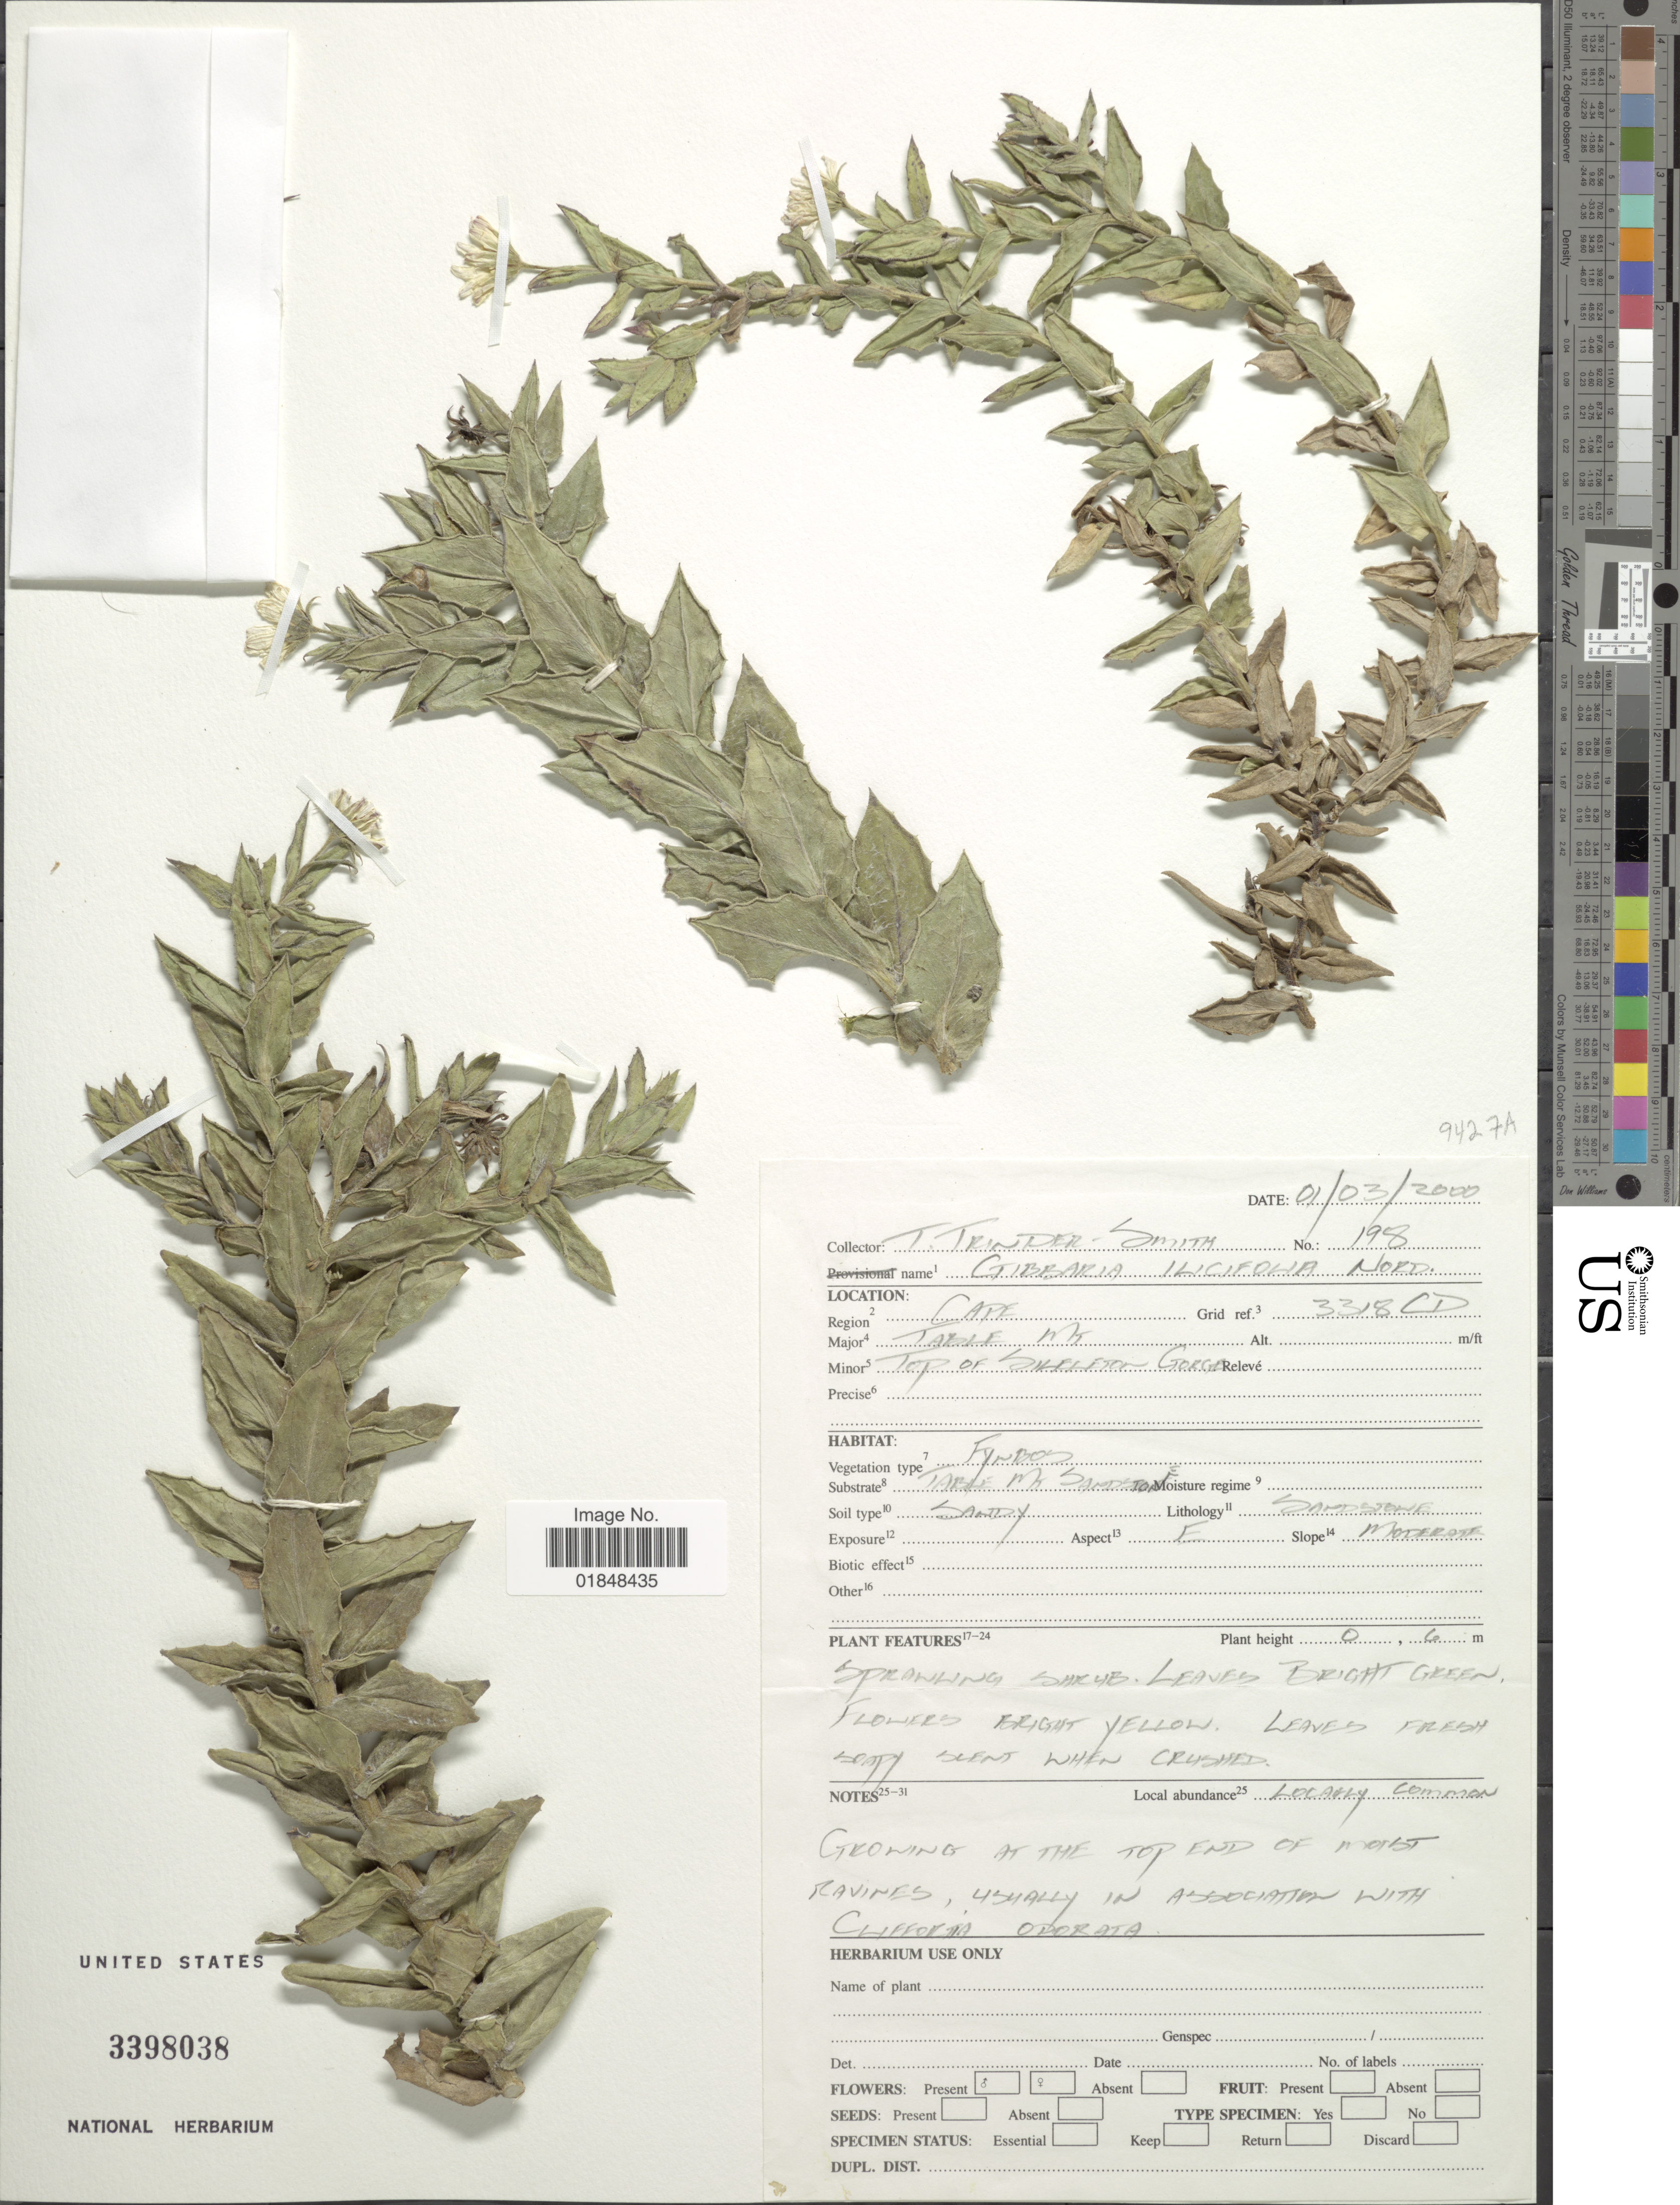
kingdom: Plantae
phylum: Tracheophyta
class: Magnoliopsida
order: Asterales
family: Asteraceae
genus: Gibbaria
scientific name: Gibbaria ilicifolia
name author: (L.) Norl.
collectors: T. H. Trinder-Smith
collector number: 198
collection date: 2000-03-01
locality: Region Cape. 3318 CD. Table Mts. Top of Surrisson Gorge [interpreted]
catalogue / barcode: US 3398038